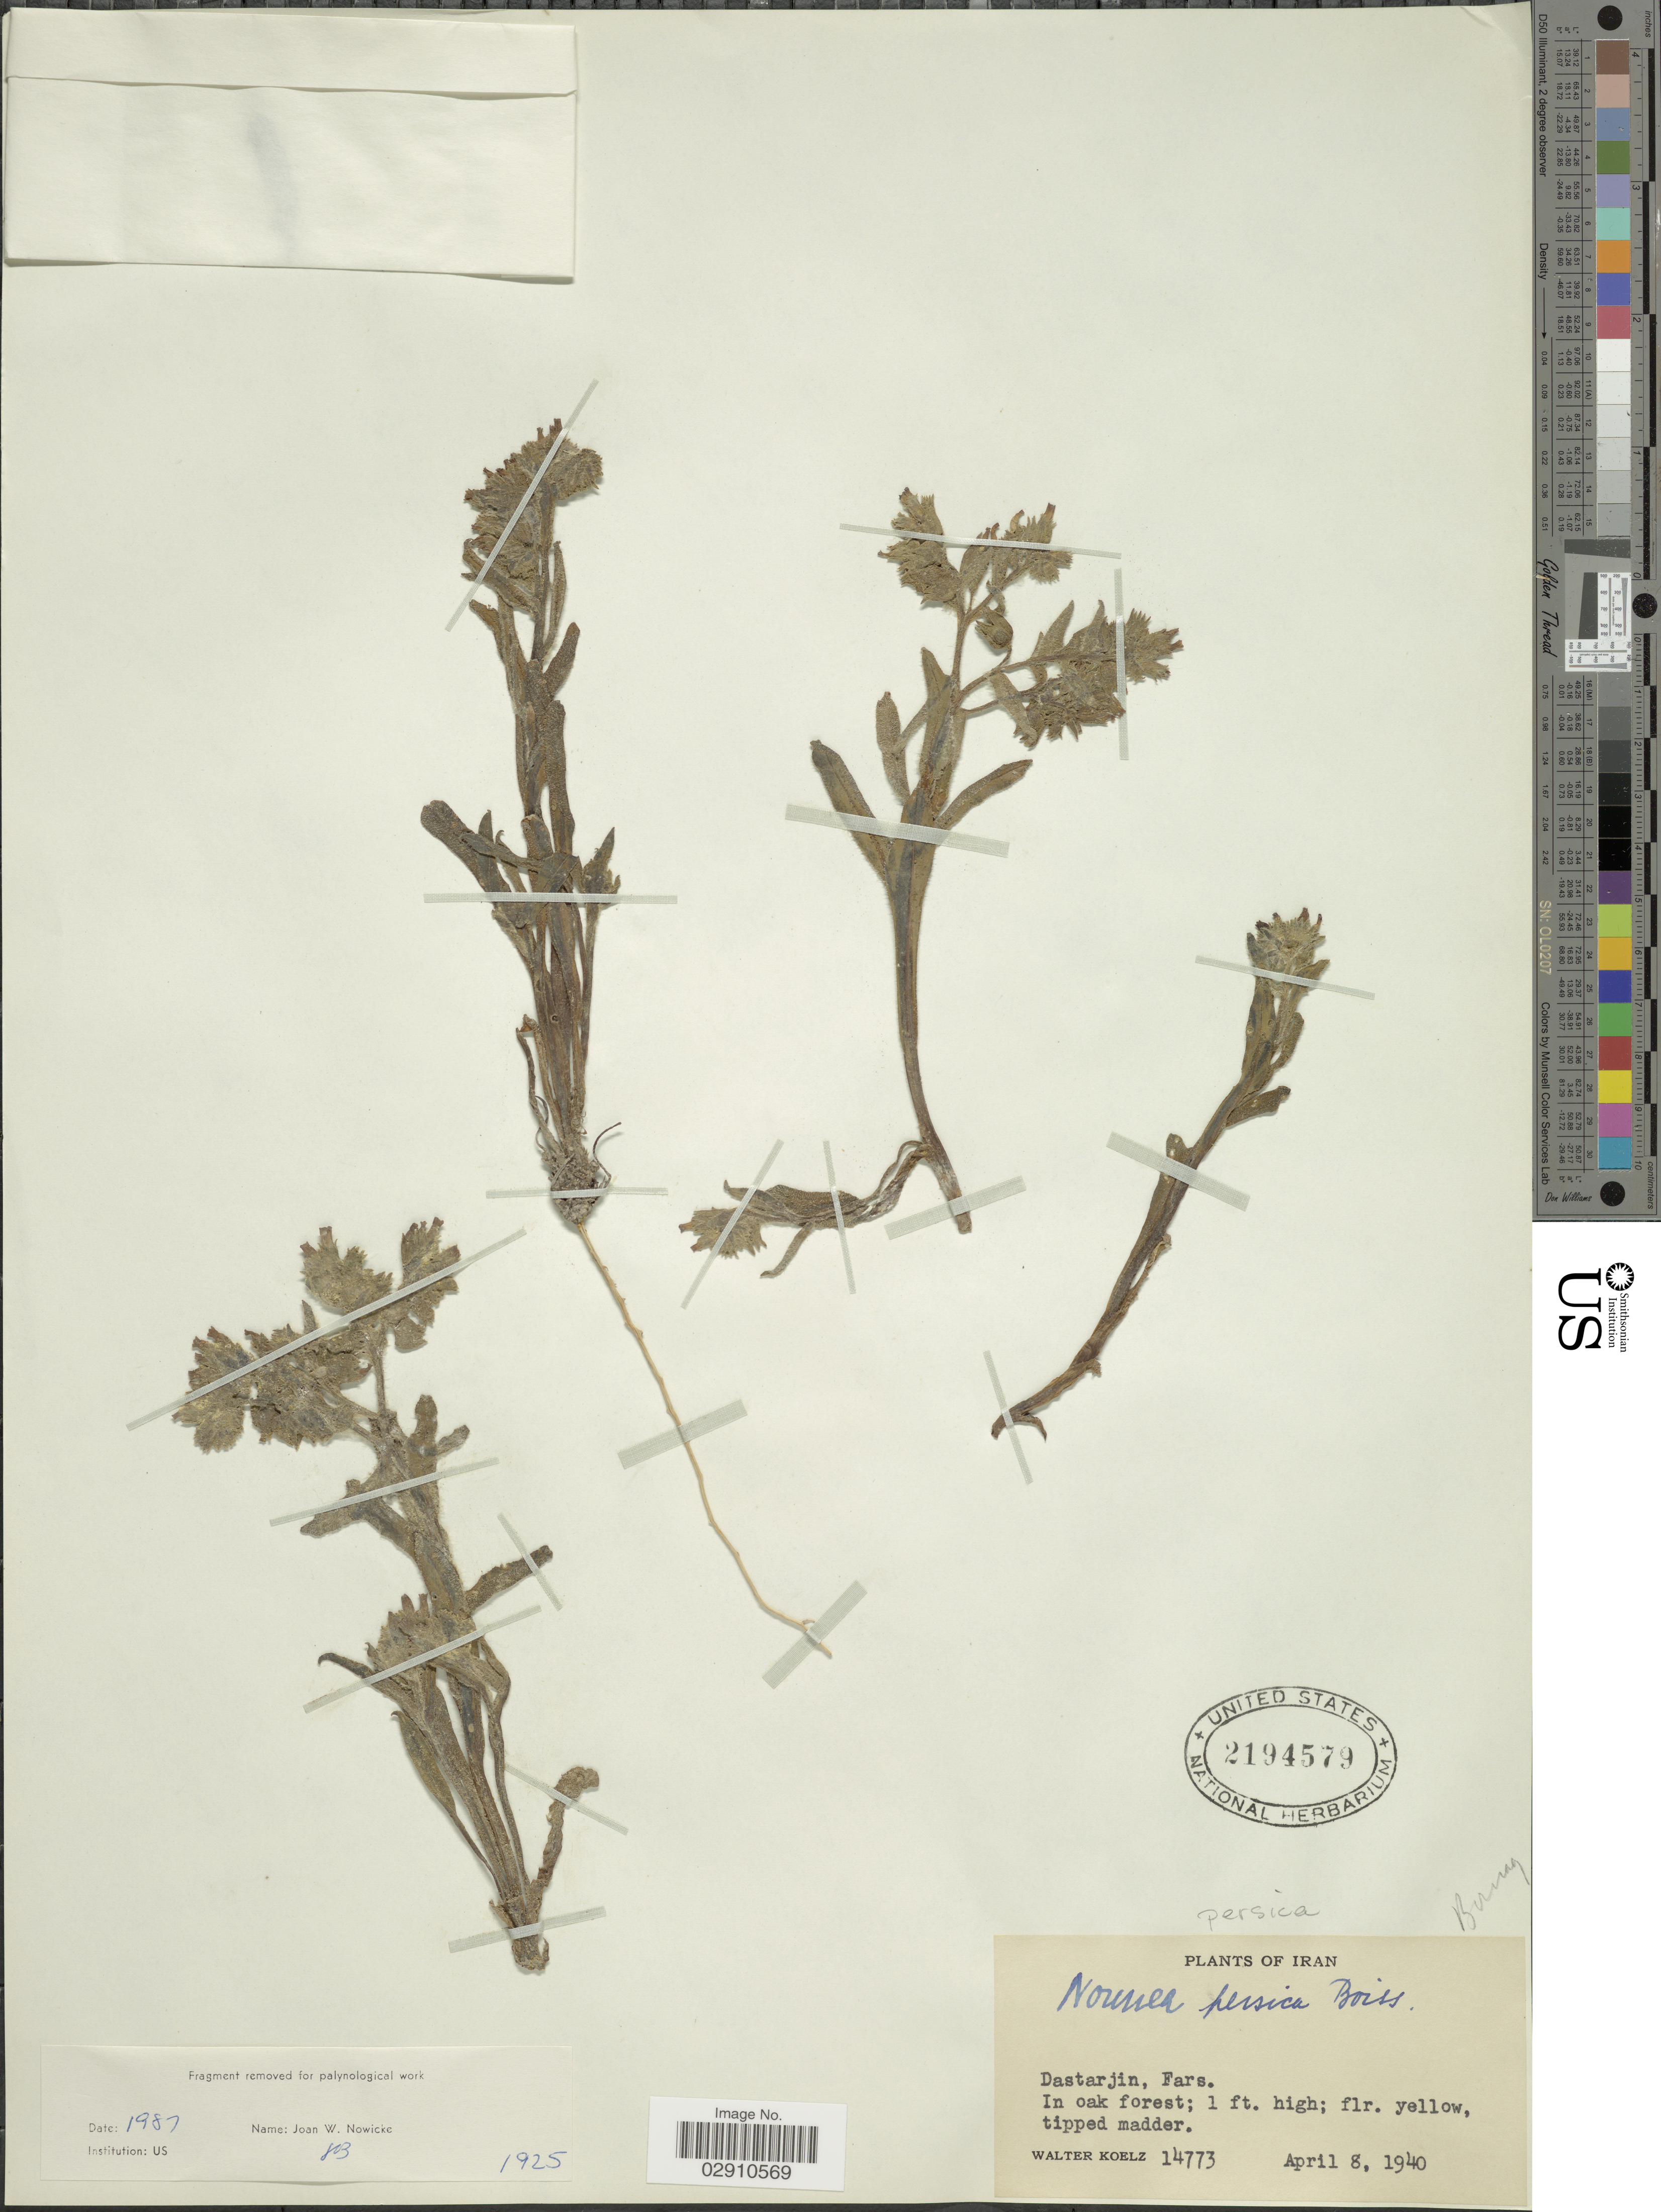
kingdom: Plantae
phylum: Tracheophyta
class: Magnoliopsida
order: Boraginales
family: Boraginaceae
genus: Nonea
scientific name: Nonea persica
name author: Boiss.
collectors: W. N. Koelz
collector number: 14773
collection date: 1940-04-08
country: Iran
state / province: Fars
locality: Dastarjin, Fars. Persica.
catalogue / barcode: US 2194579